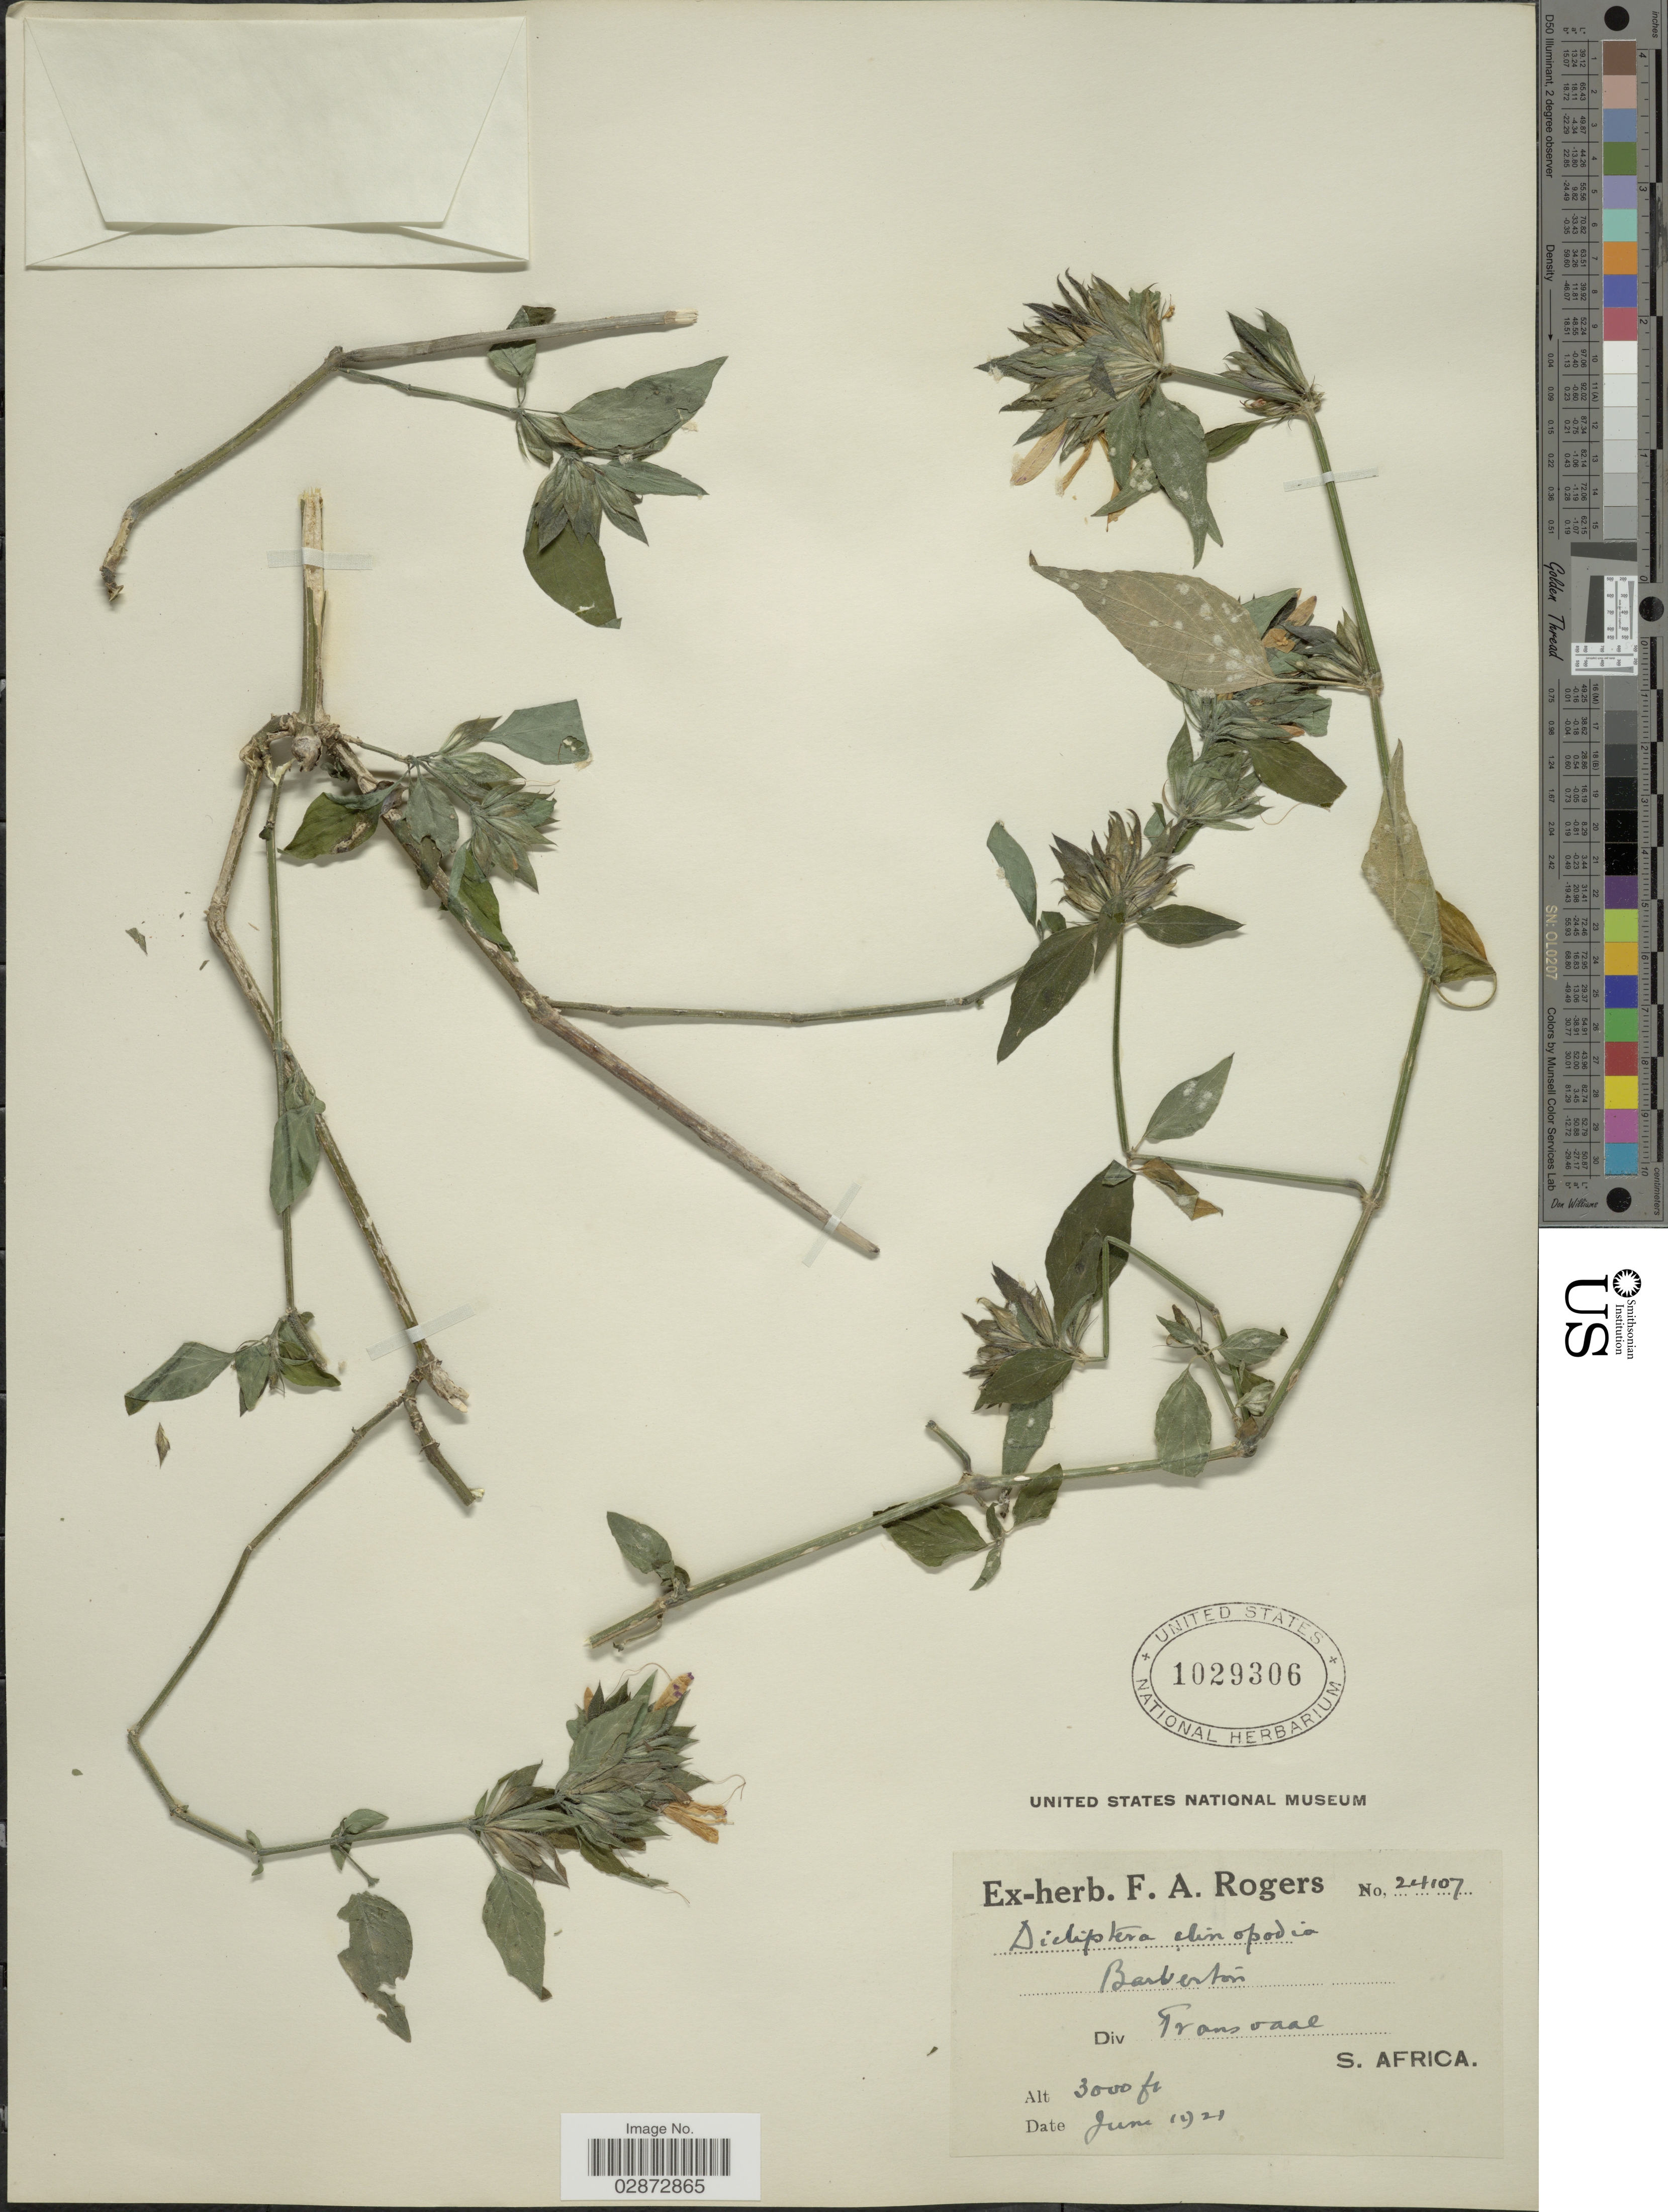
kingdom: Plantae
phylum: Tracheophyta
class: Magnoliopsida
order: Lamiales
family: Acanthaceae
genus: Dicliptera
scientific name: Dicliptera clinopodia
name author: Nees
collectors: ex herb. F. A. Rogers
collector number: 24107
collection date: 1921-06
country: South Africa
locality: Div. Transvaal. S. Africa.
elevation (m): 914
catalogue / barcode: US 1029306